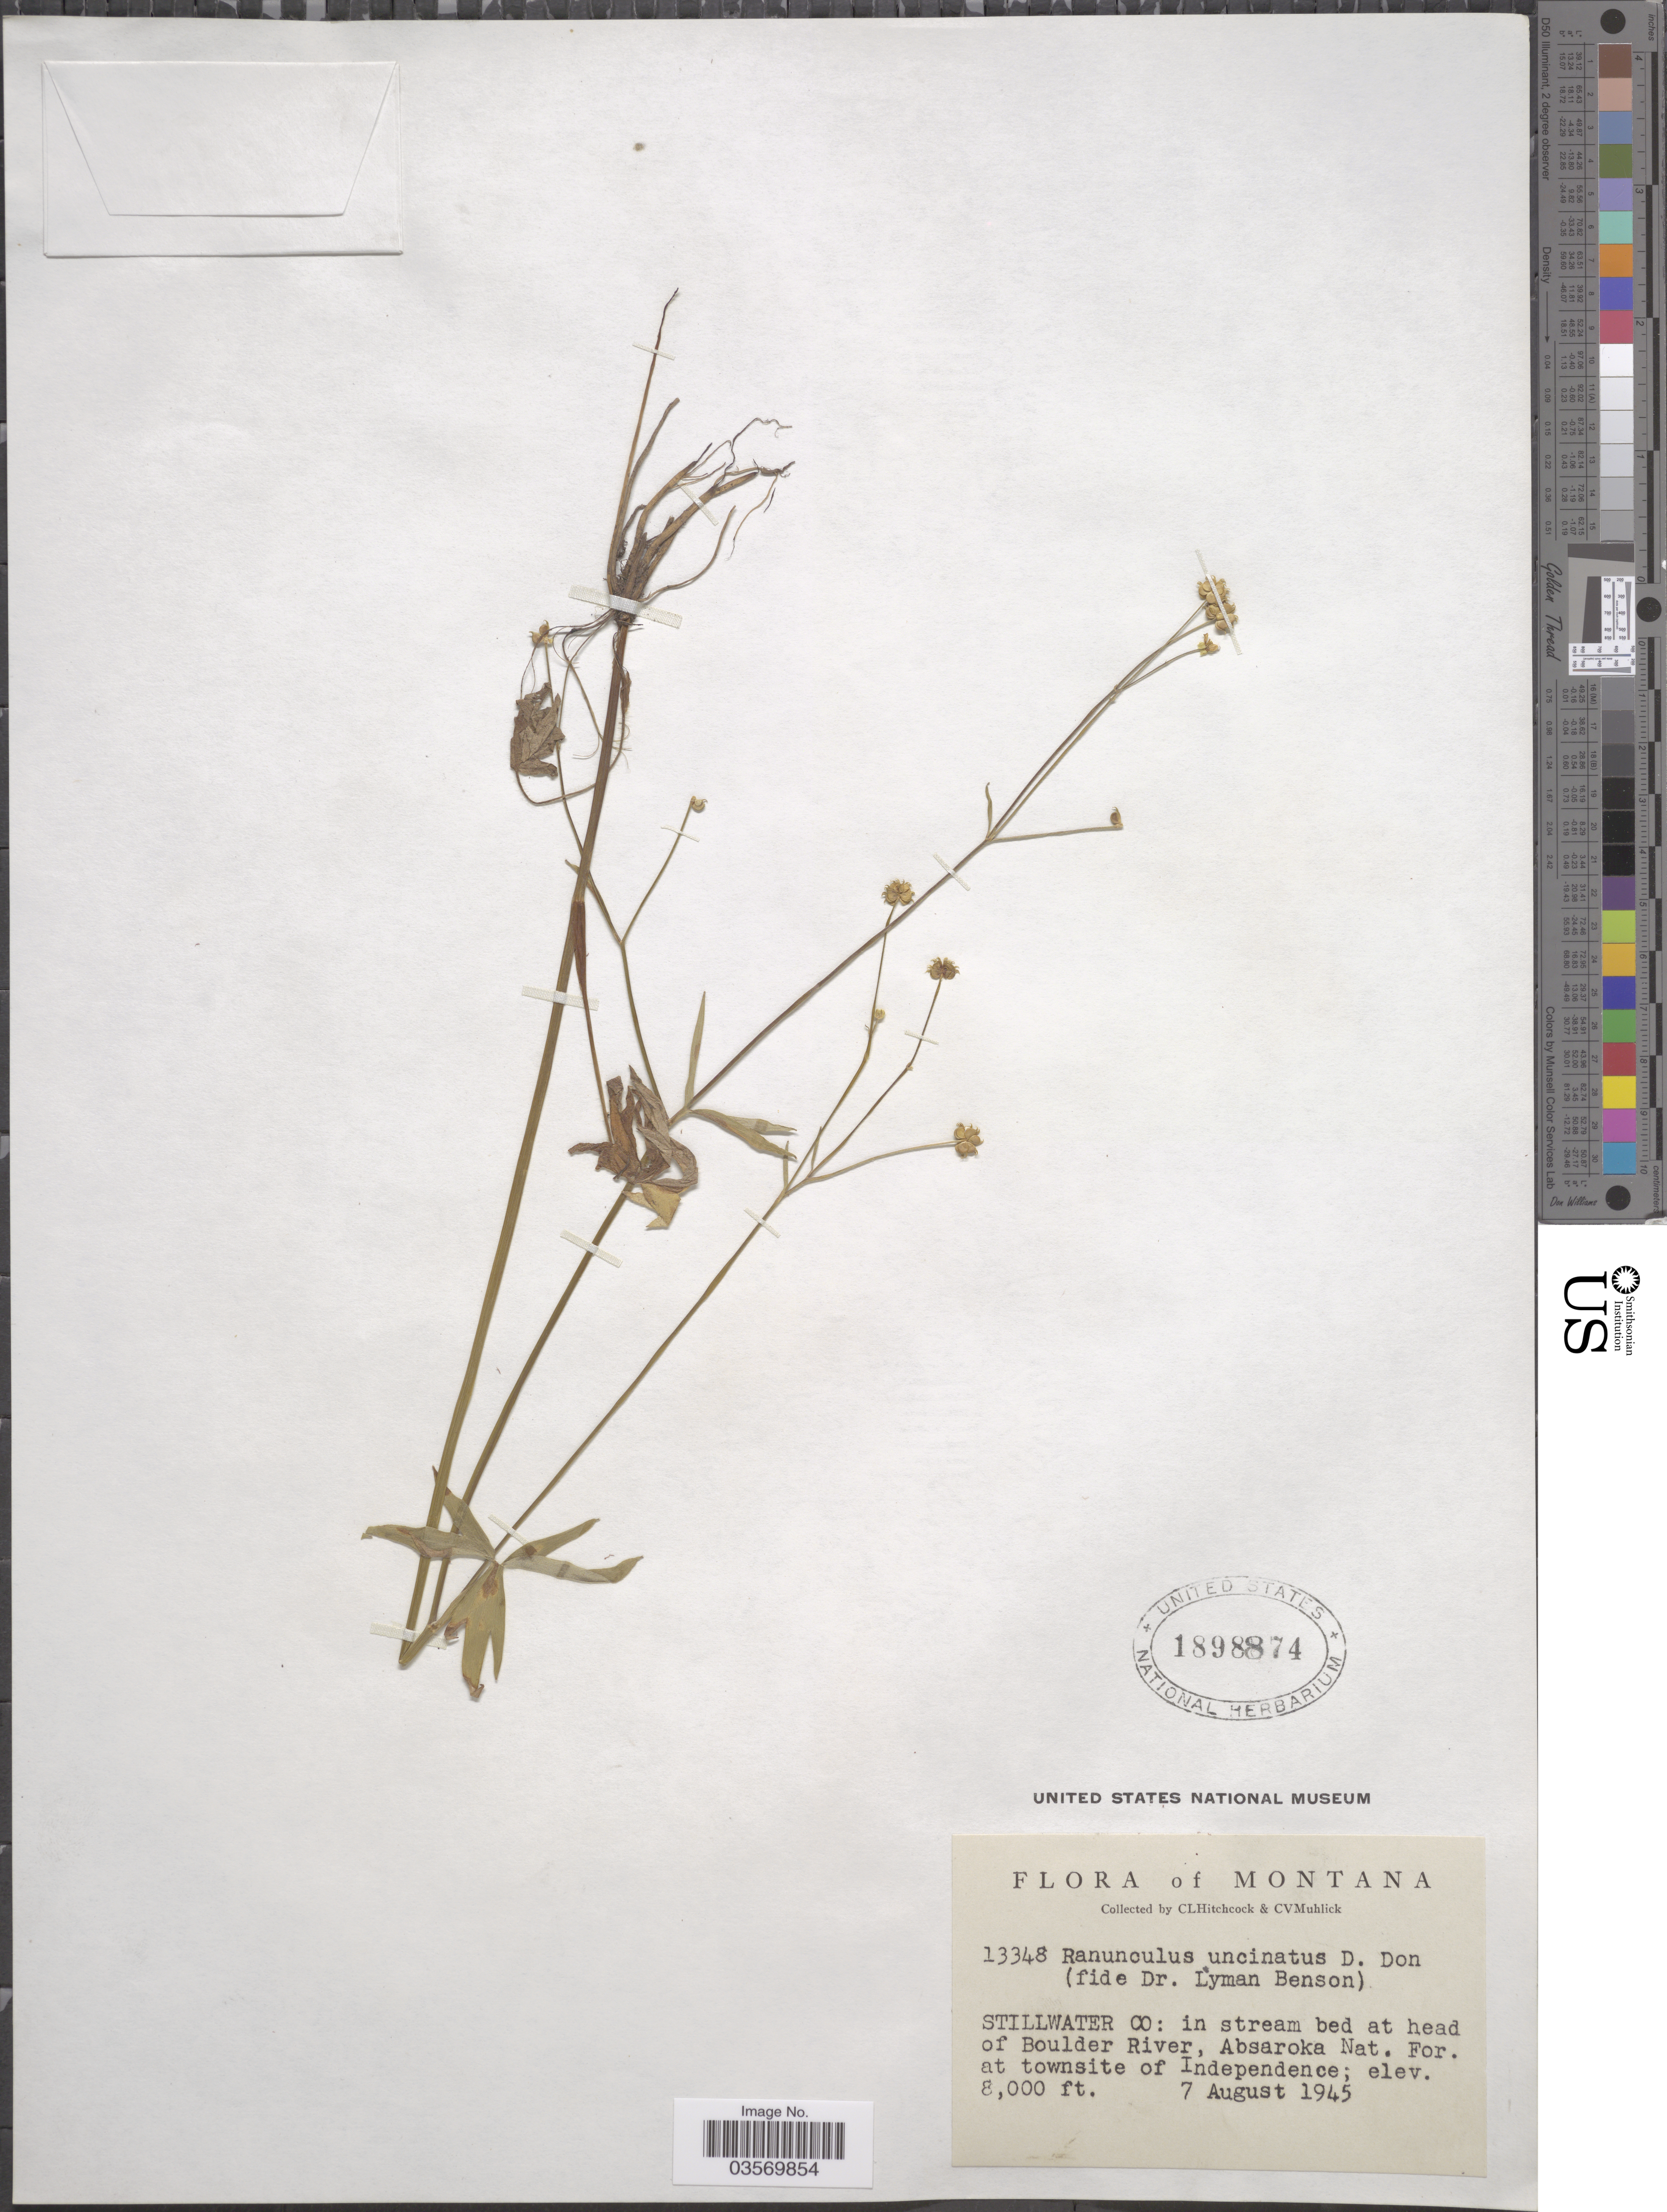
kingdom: Plantae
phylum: Tracheophyta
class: Magnoliopsida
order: Ranunculales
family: Ranunculaceae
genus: Ranunculus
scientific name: Ranunculus uncinatus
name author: D. Don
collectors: C. L. Hitchcock & C. V. Muhlick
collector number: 13348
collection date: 1945-08-07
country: United States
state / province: Montana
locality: Stillwater Co: in stream bed at head of Boulder River Absaroka Nat. For. at townsite of Independence.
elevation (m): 2438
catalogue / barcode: US 1898874